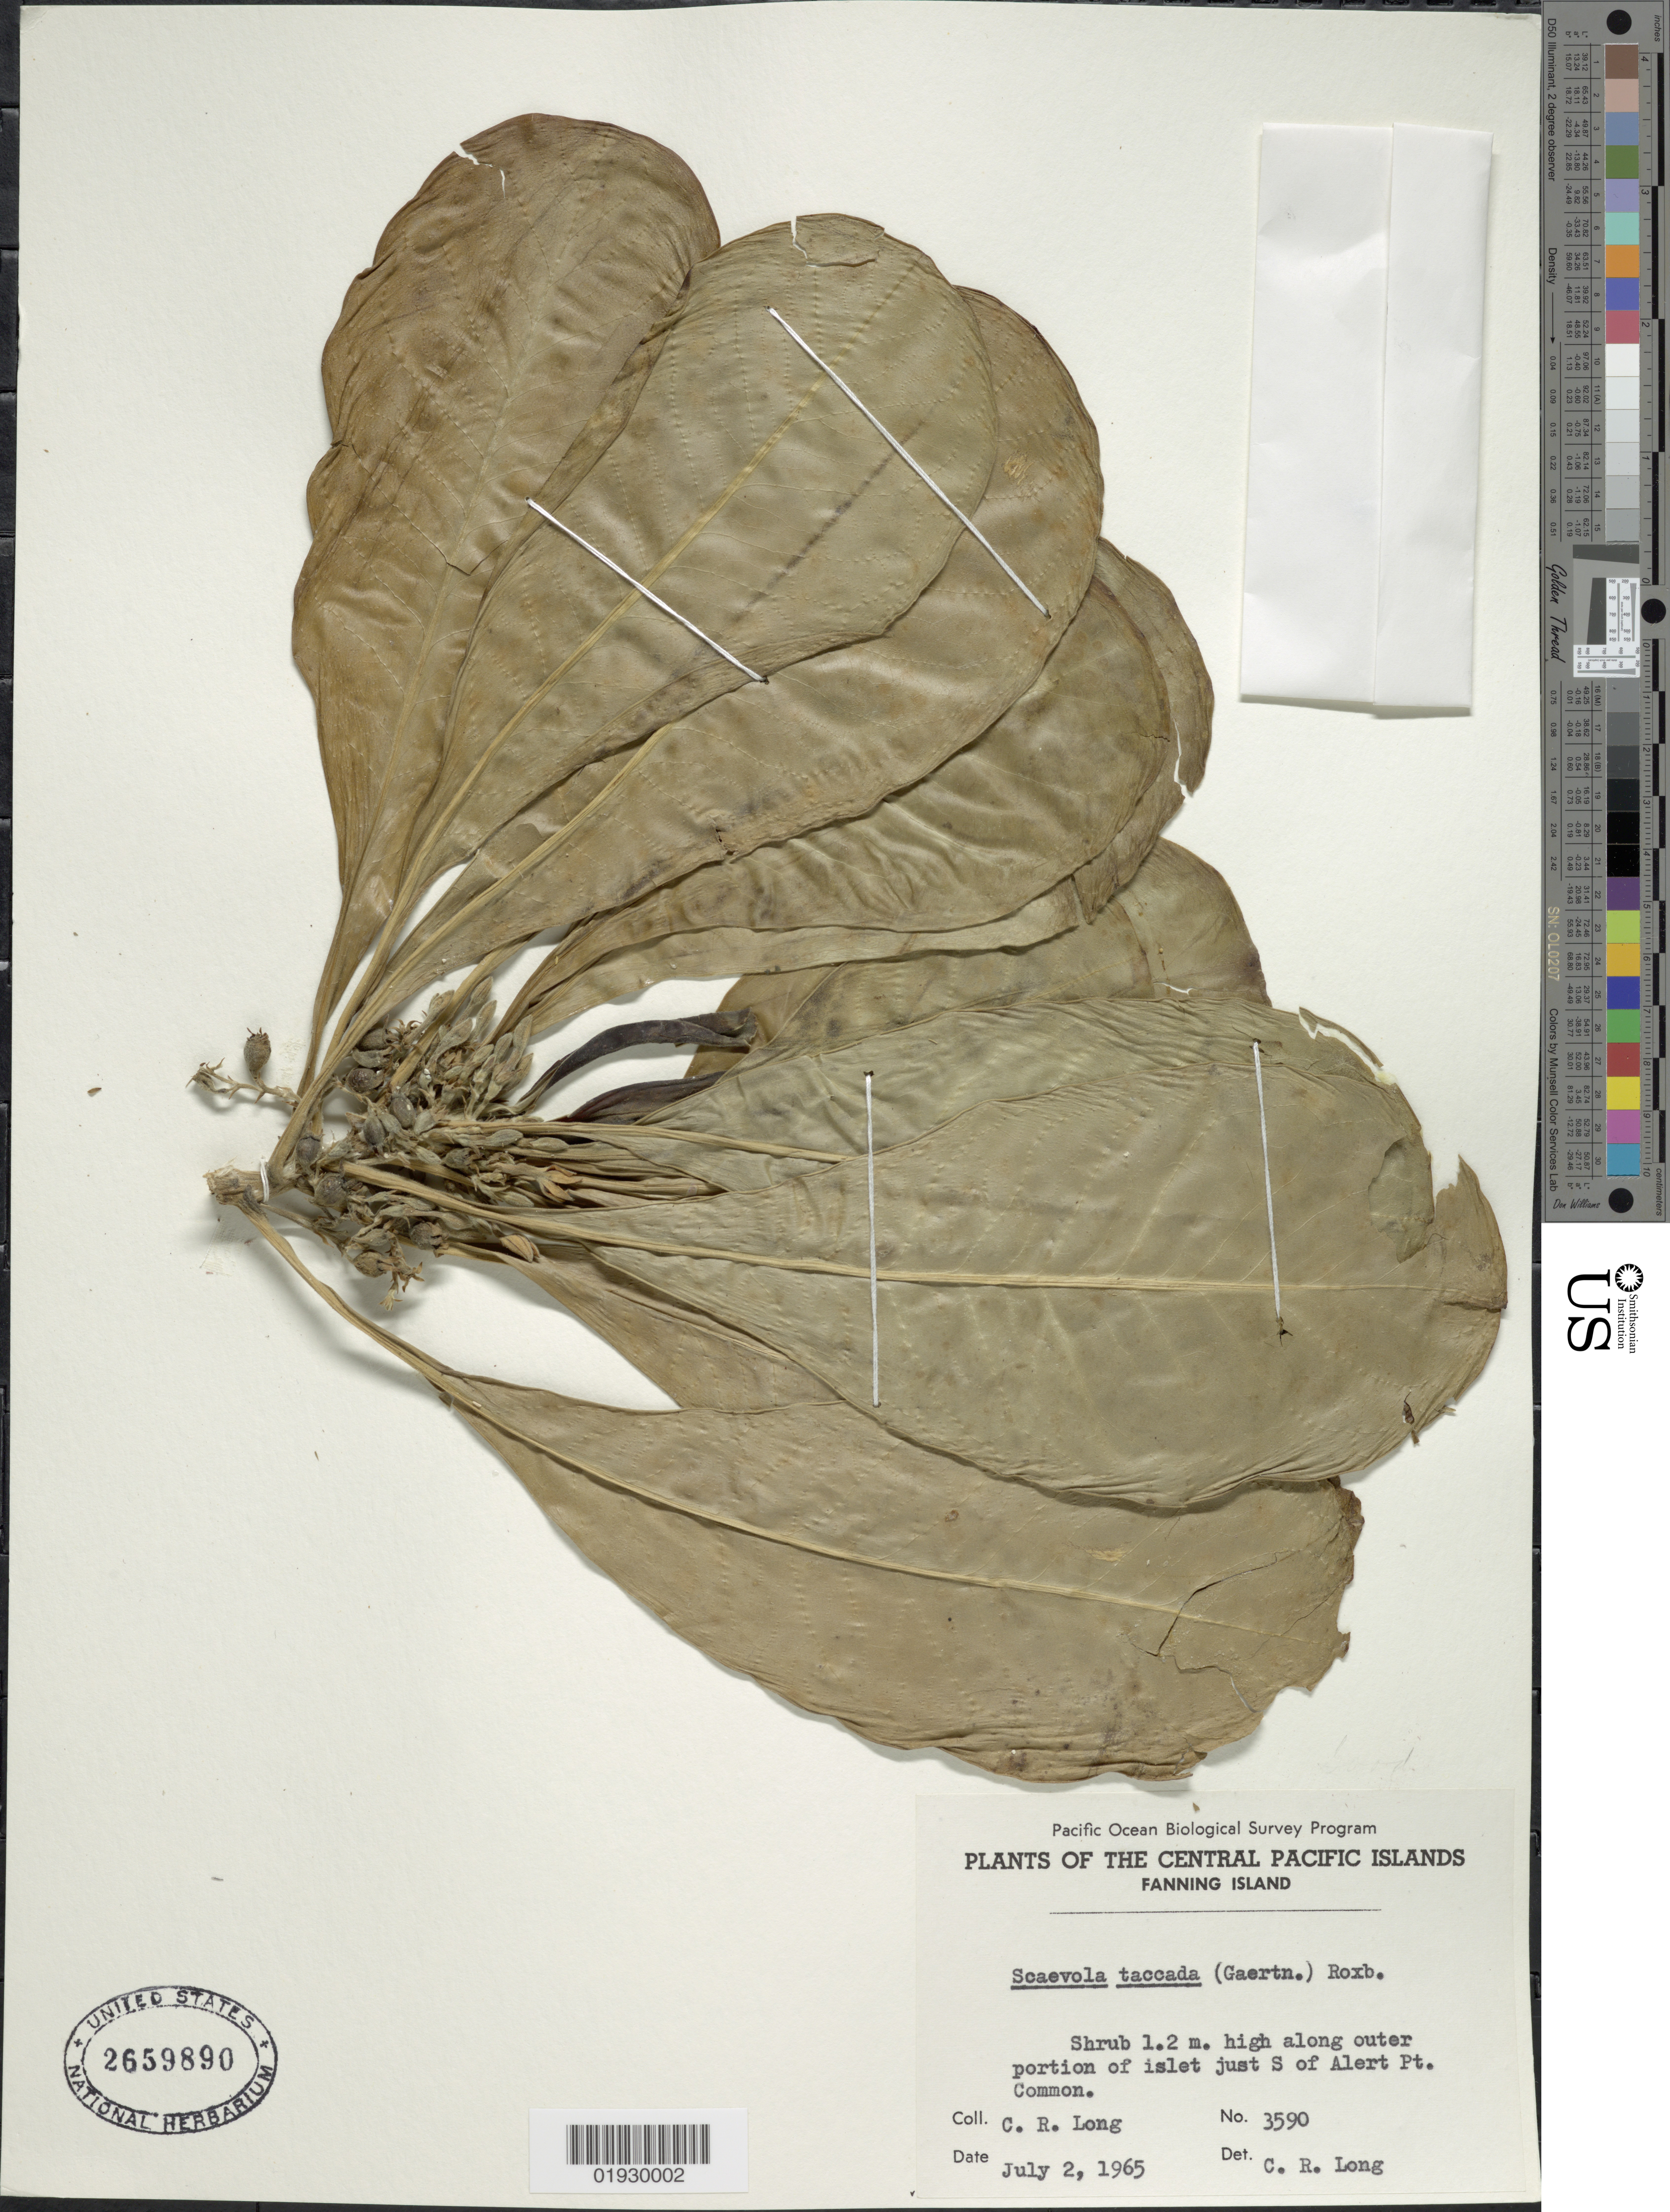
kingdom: Plantae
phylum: Tracheophyta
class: Magnoliopsida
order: Asterales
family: Goodeniaceae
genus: Scaevola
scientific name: Scaevola taccada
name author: (Gaertn.) Roxb.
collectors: C. R. Long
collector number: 3590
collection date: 1965-07-02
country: Kiribati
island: Fanning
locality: Central Pacific Islands, Fanning Island, along outer portion of islet just S of Alert Pt.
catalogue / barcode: US 2659890